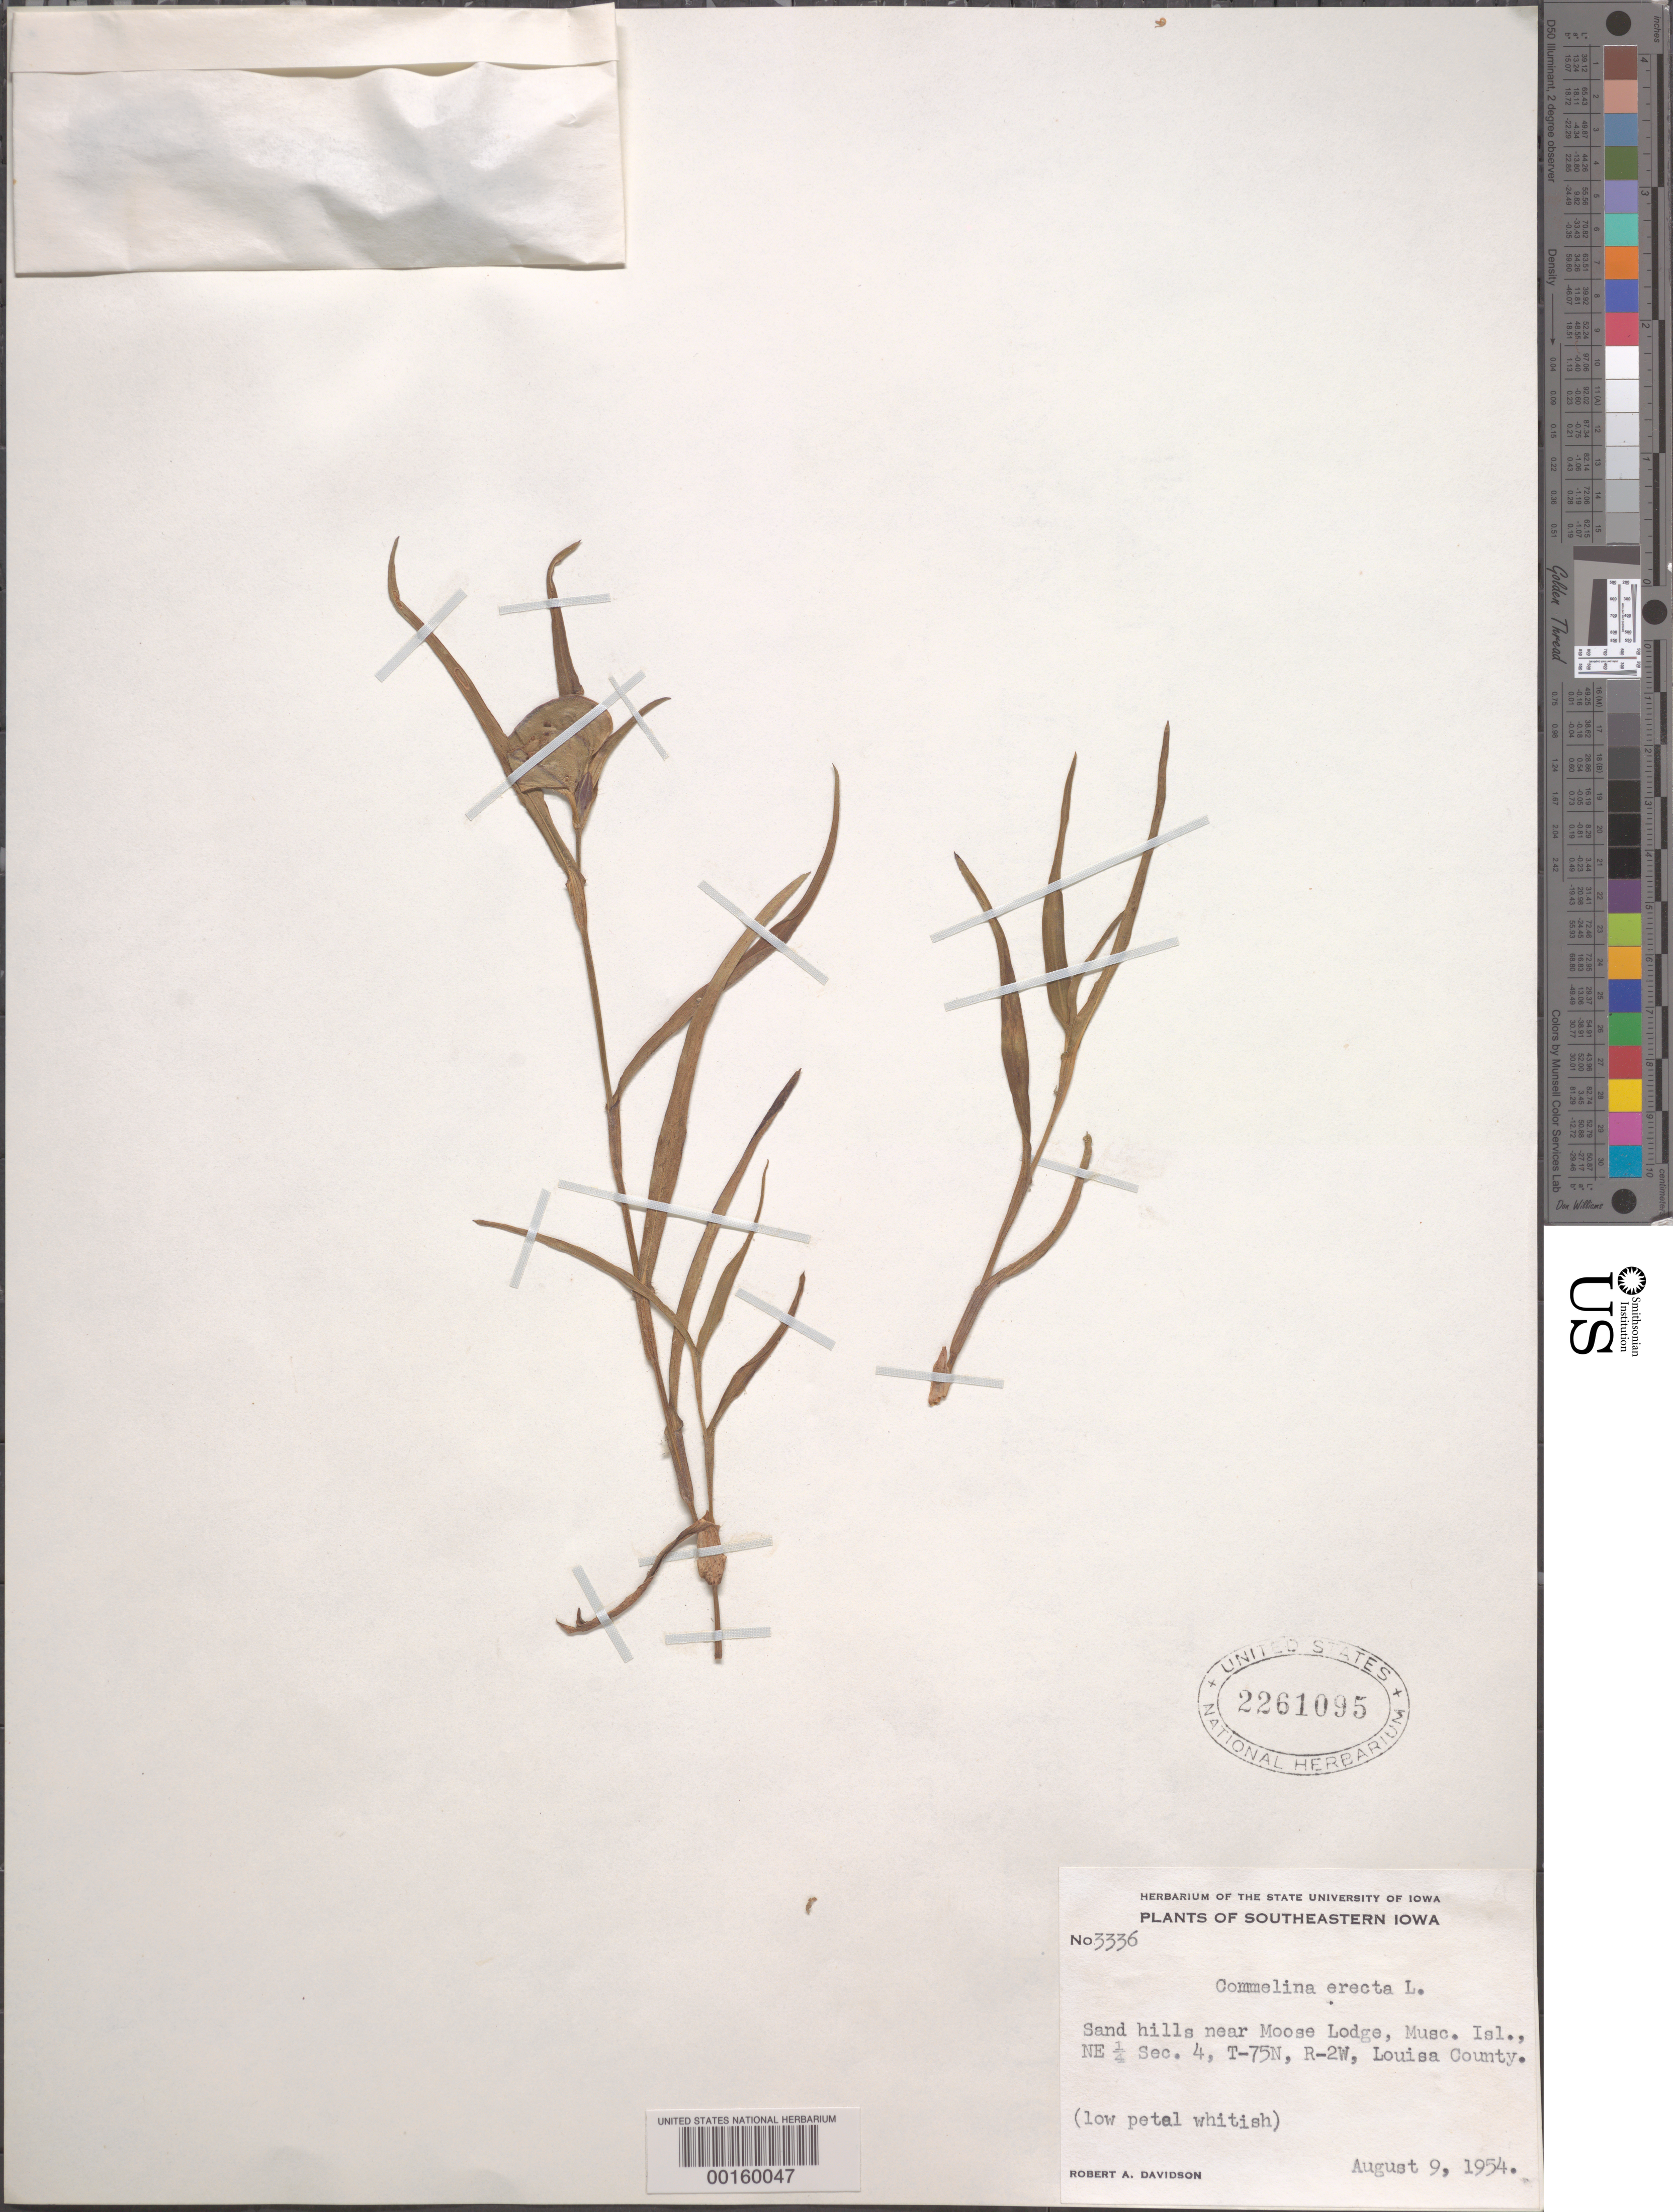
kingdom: Plantae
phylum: Tracheophyta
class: Liliopsida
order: Commelinales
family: Commelinaceae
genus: Commelina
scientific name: Commelina erecta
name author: L.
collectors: R. A. Davidson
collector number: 3336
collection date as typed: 09 Aug 1954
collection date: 1954-08-09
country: United States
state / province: Iowa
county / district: Louisa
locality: Sand hills near moose lodge, muscatine island ne 1/4 sec. 4, t-75n, r-2w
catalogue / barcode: US 2261095